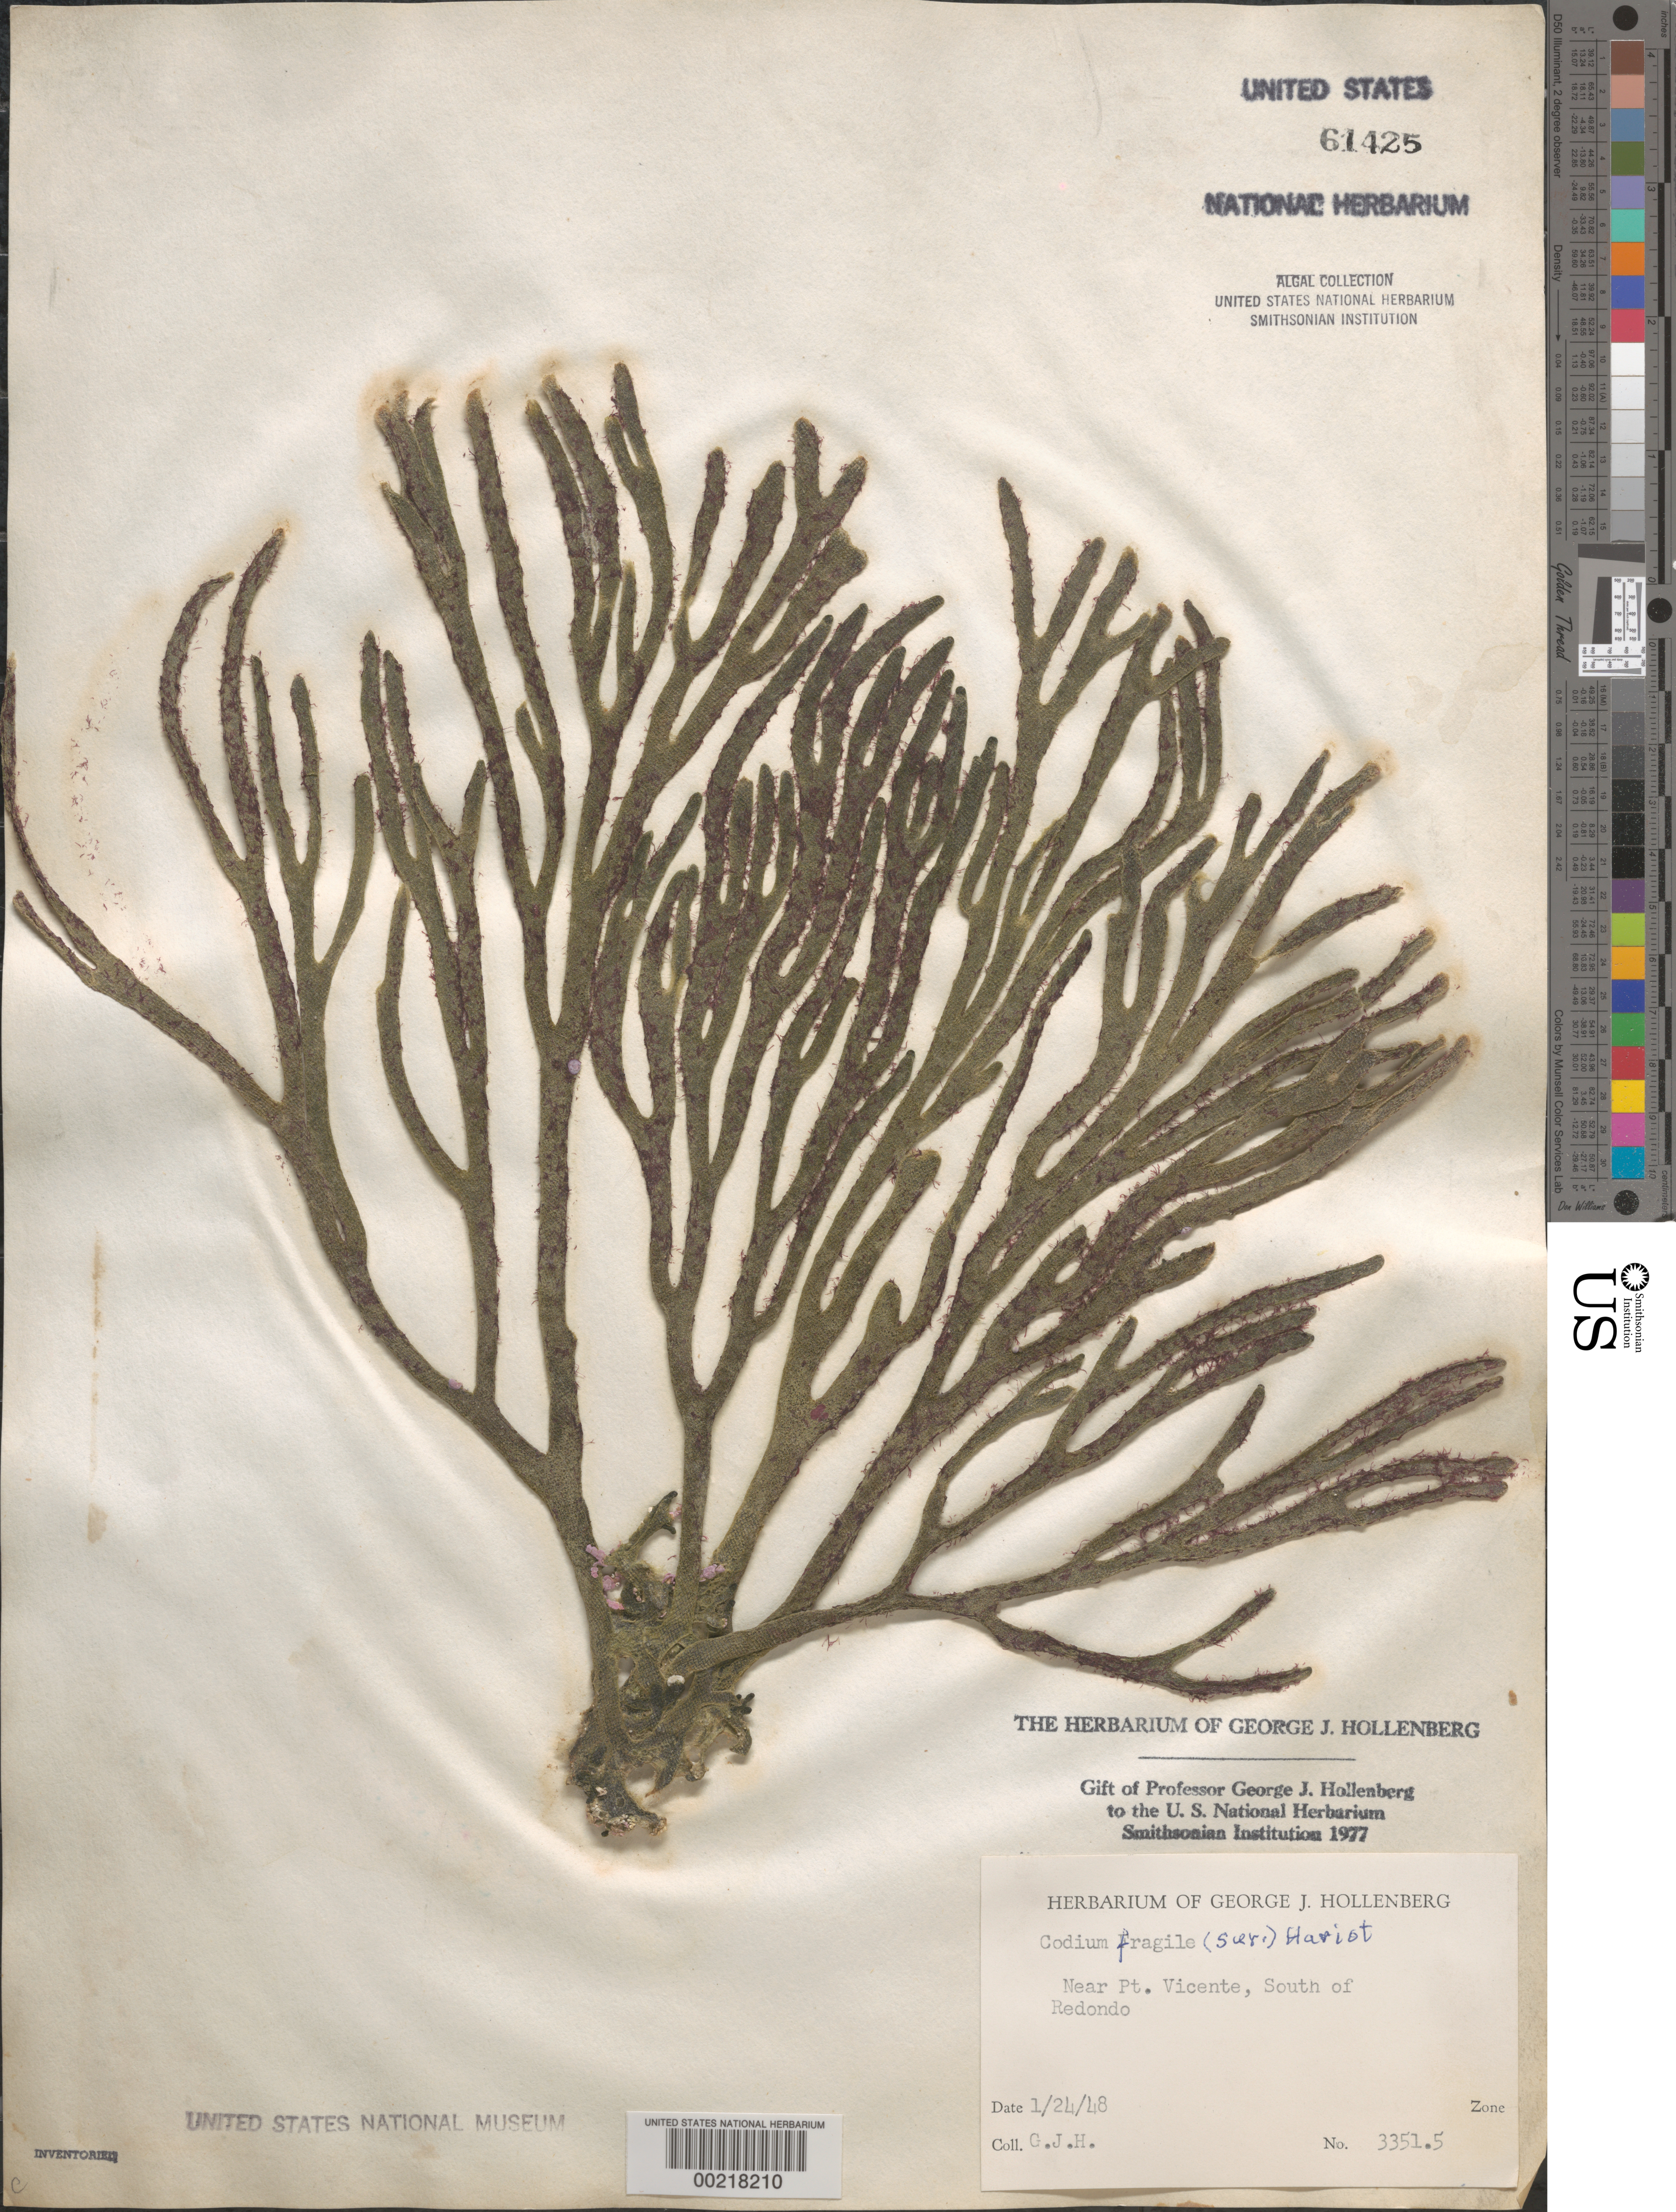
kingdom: Plantae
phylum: Chlorophyta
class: Ulvophyceae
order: Bryopsidales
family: Codiaceae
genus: Codium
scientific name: Codium fragile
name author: (Suringar) P. Hariot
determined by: Hollenberg, George J.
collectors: G. Hollenberg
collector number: GJH 3351.5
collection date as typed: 24 Jan 1948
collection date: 1948-01-24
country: United States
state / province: California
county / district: Los Angeles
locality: Near Point Vicente, south of Redondo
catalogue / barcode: US 61425